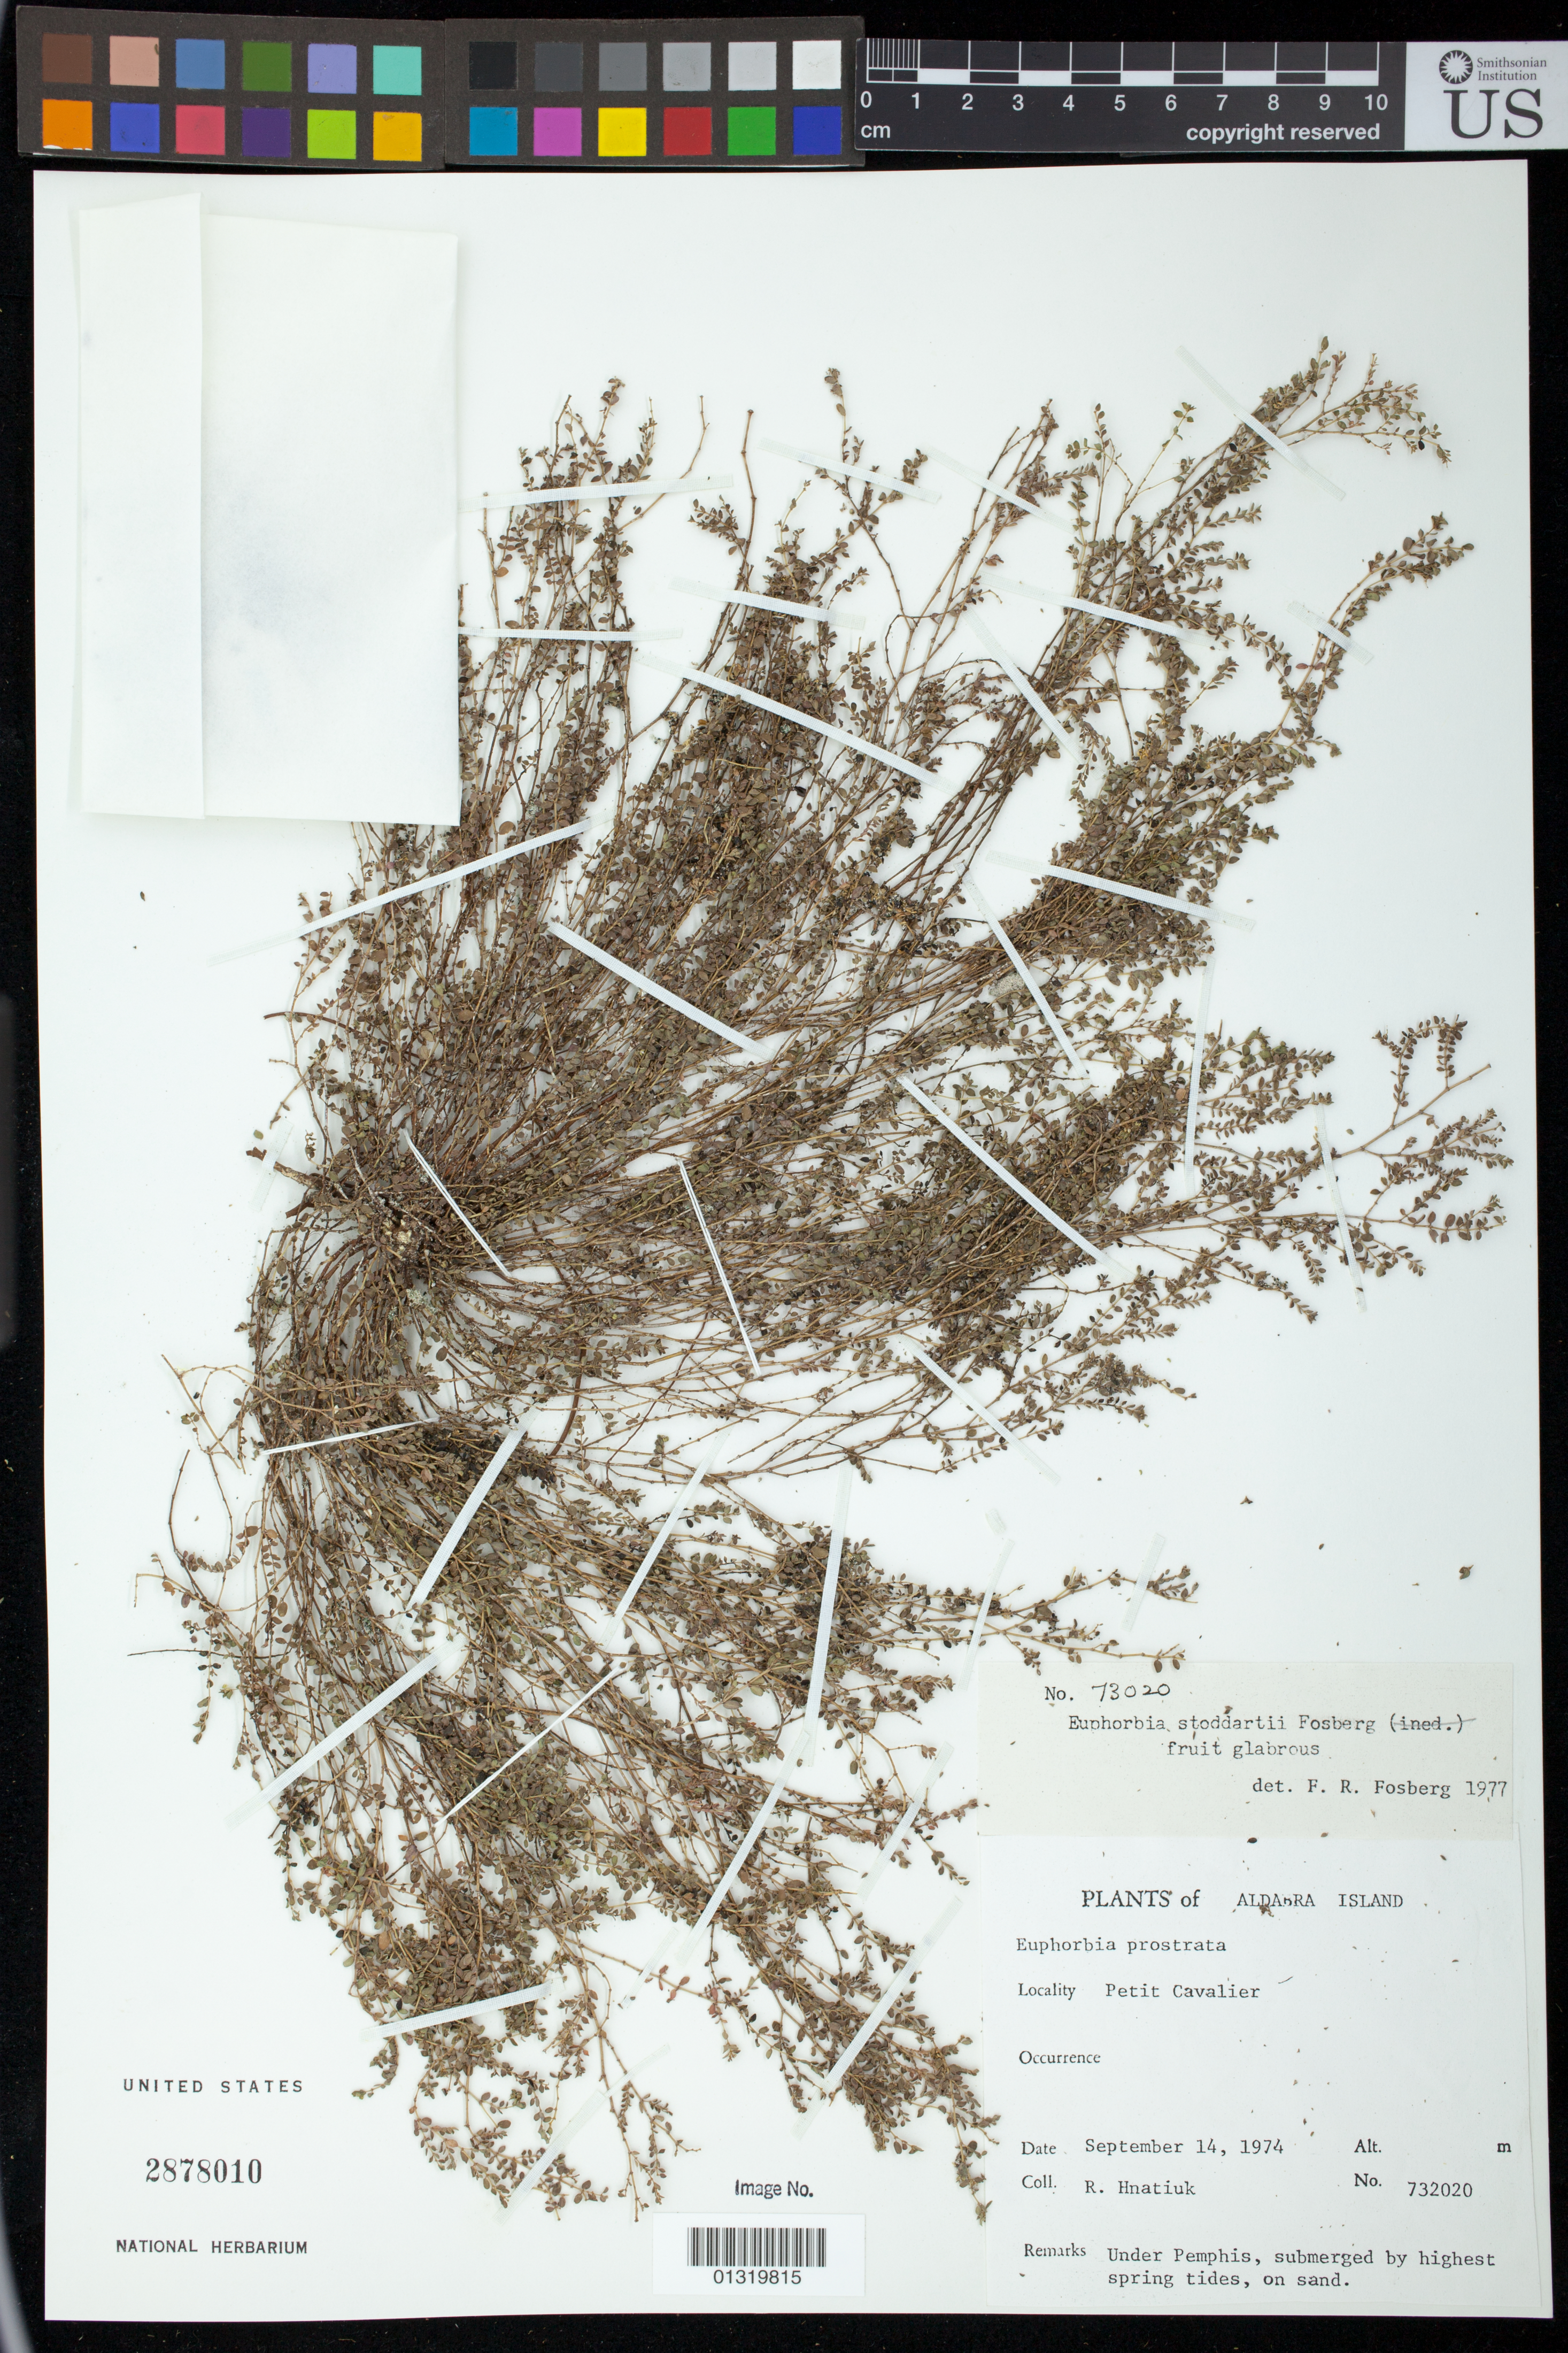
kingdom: Plantae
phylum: Tracheophyta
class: Magnoliopsida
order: Malpighiales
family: Euphorbiaceae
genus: Euphorbia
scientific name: Euphorbia stoddartii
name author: Fosberg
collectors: R. Hnatiuk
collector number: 732020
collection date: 1974-09-14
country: Seychelles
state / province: Outer Islands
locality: Aldabra Island; Petit Cavalier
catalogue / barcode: US 2878010